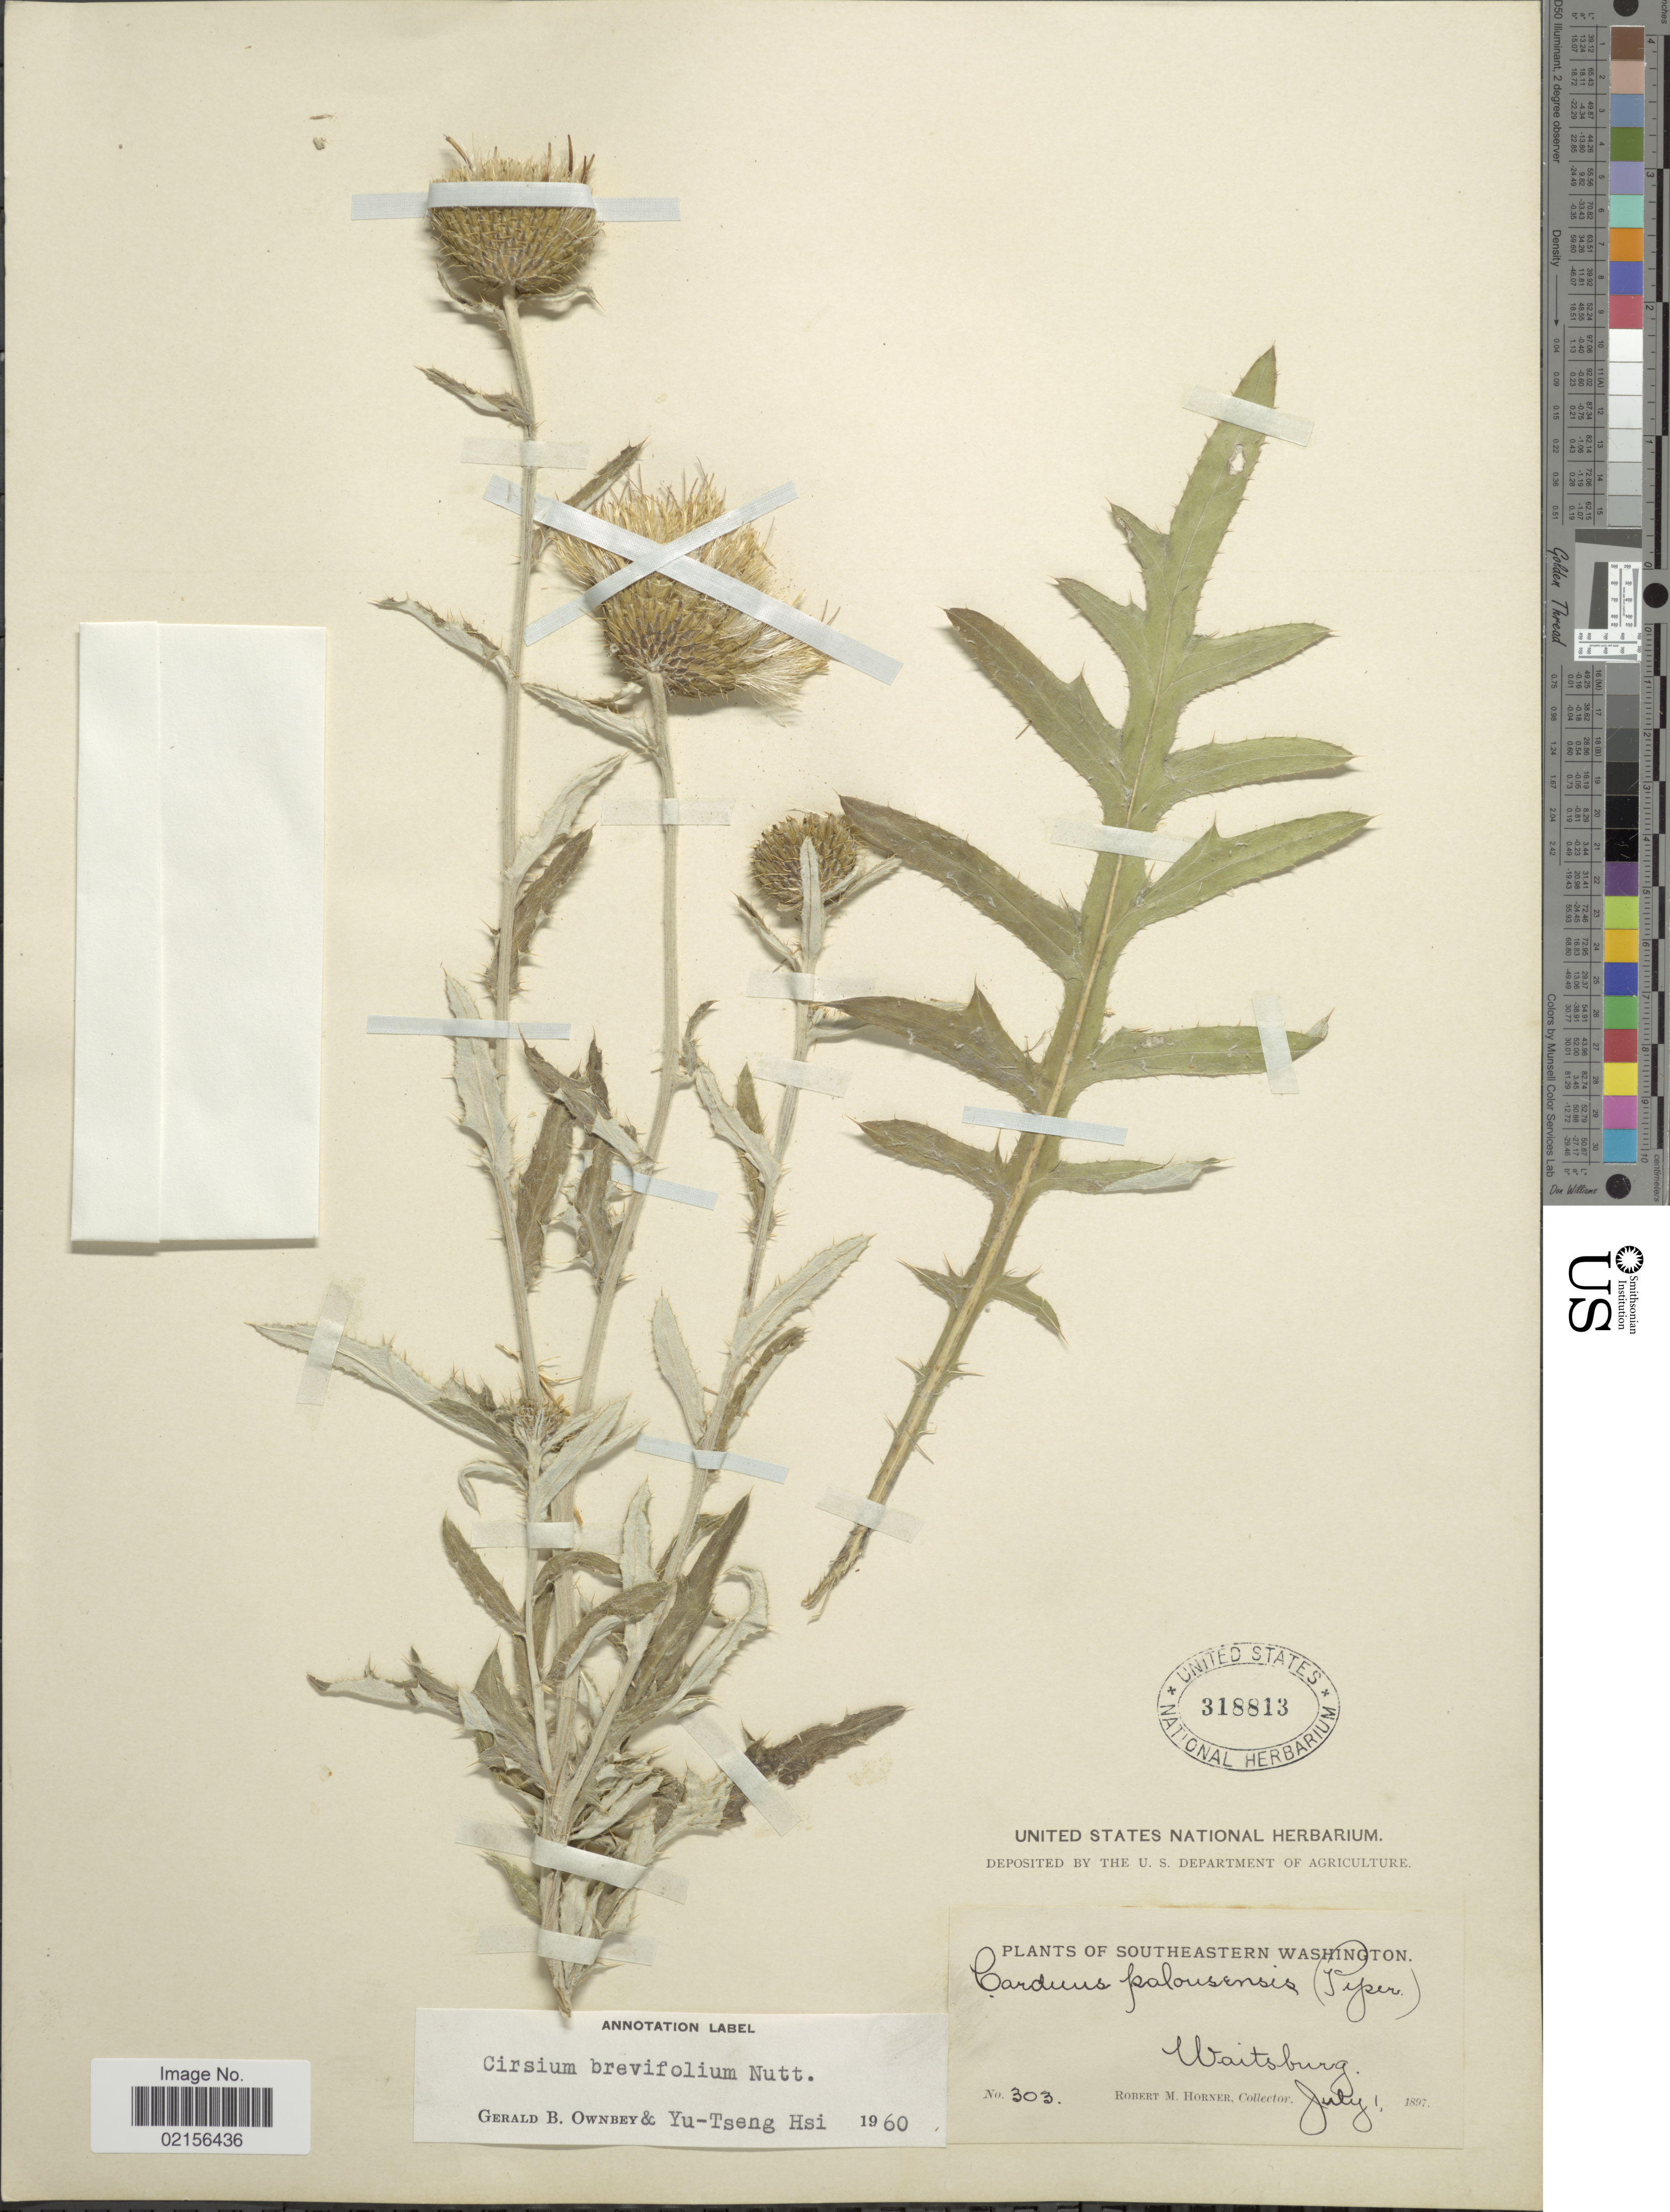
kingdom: Plantae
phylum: Tracheophyta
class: Magnoliopsida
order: Asterales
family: Asteraceae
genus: Cirsium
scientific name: Cirsium brevifolium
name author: Nutt.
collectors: R. Horner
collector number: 303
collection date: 1897-07-01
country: United States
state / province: Washington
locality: Southeasern Washington, Waitsburg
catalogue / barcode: US 318813